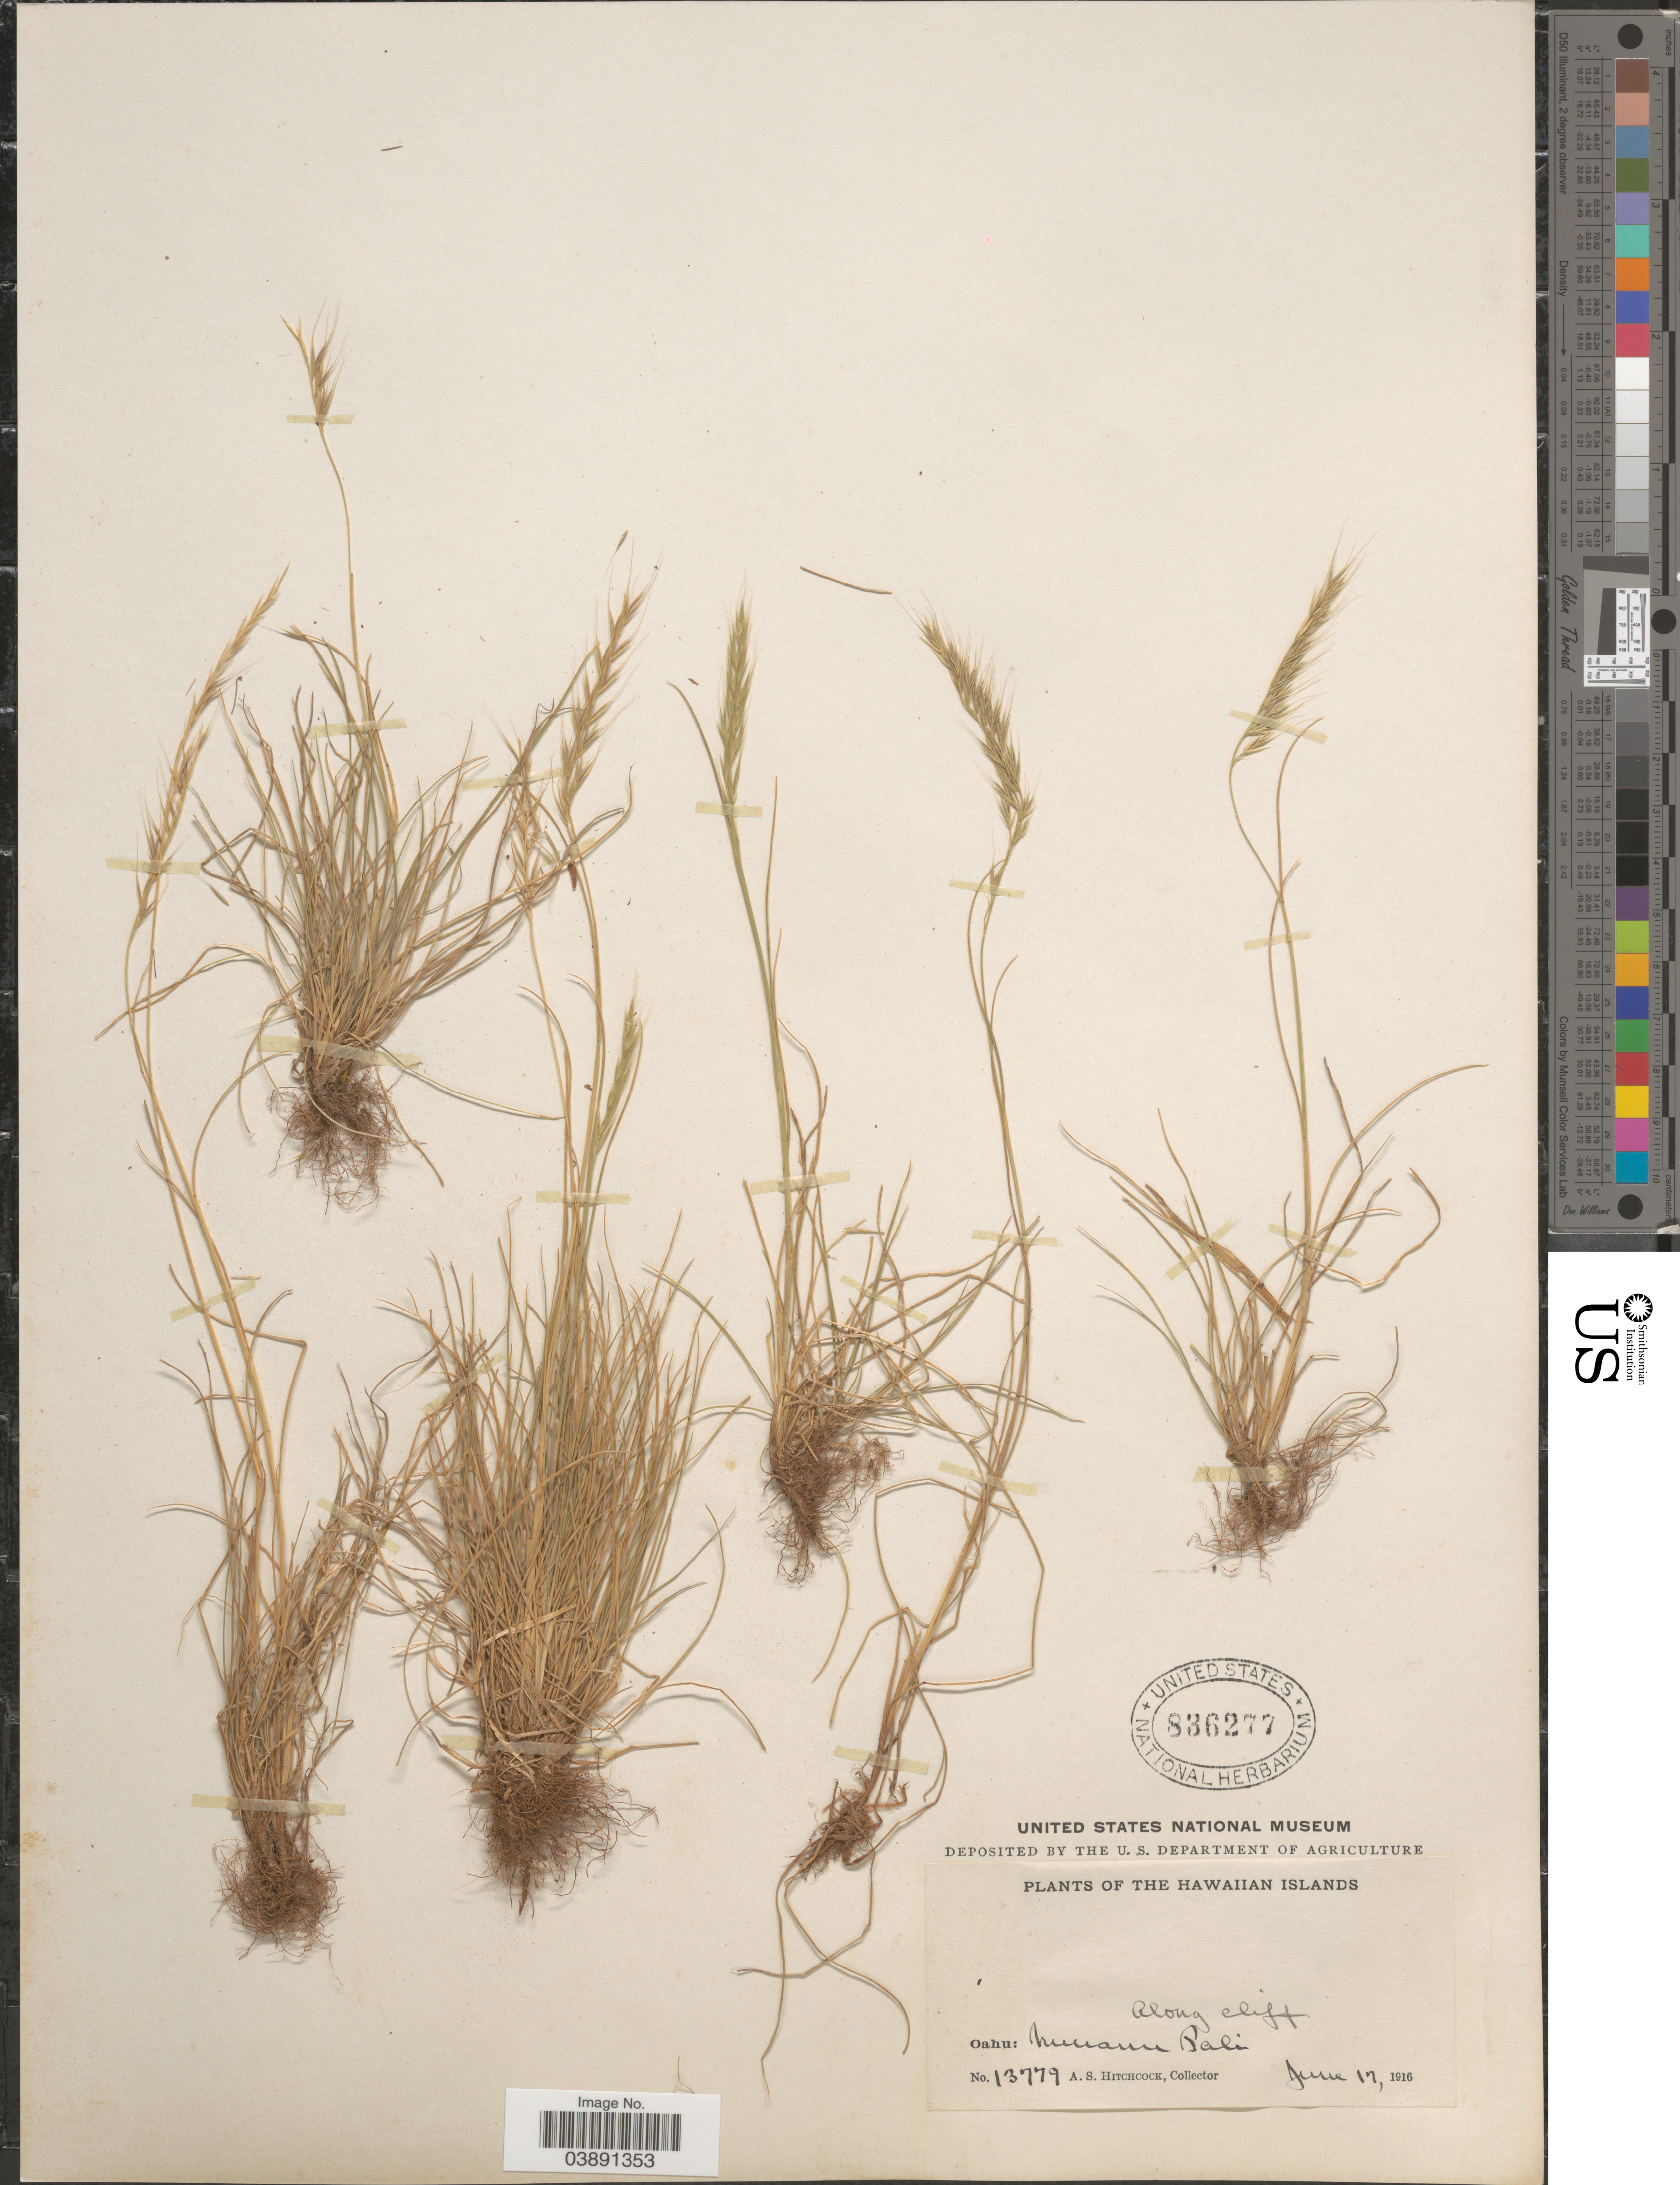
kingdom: Plantae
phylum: Tracheophyta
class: Liliopsida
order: Poales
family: Poaceae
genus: Festuca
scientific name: Festuca bromoides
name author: L.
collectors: A. S. Hitchcock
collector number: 13779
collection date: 1916-06-17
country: United States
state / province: Hawaii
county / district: Honolulu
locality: The Hawaiian Islands. Oahu: Nuuanu Pali.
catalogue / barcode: US 836277